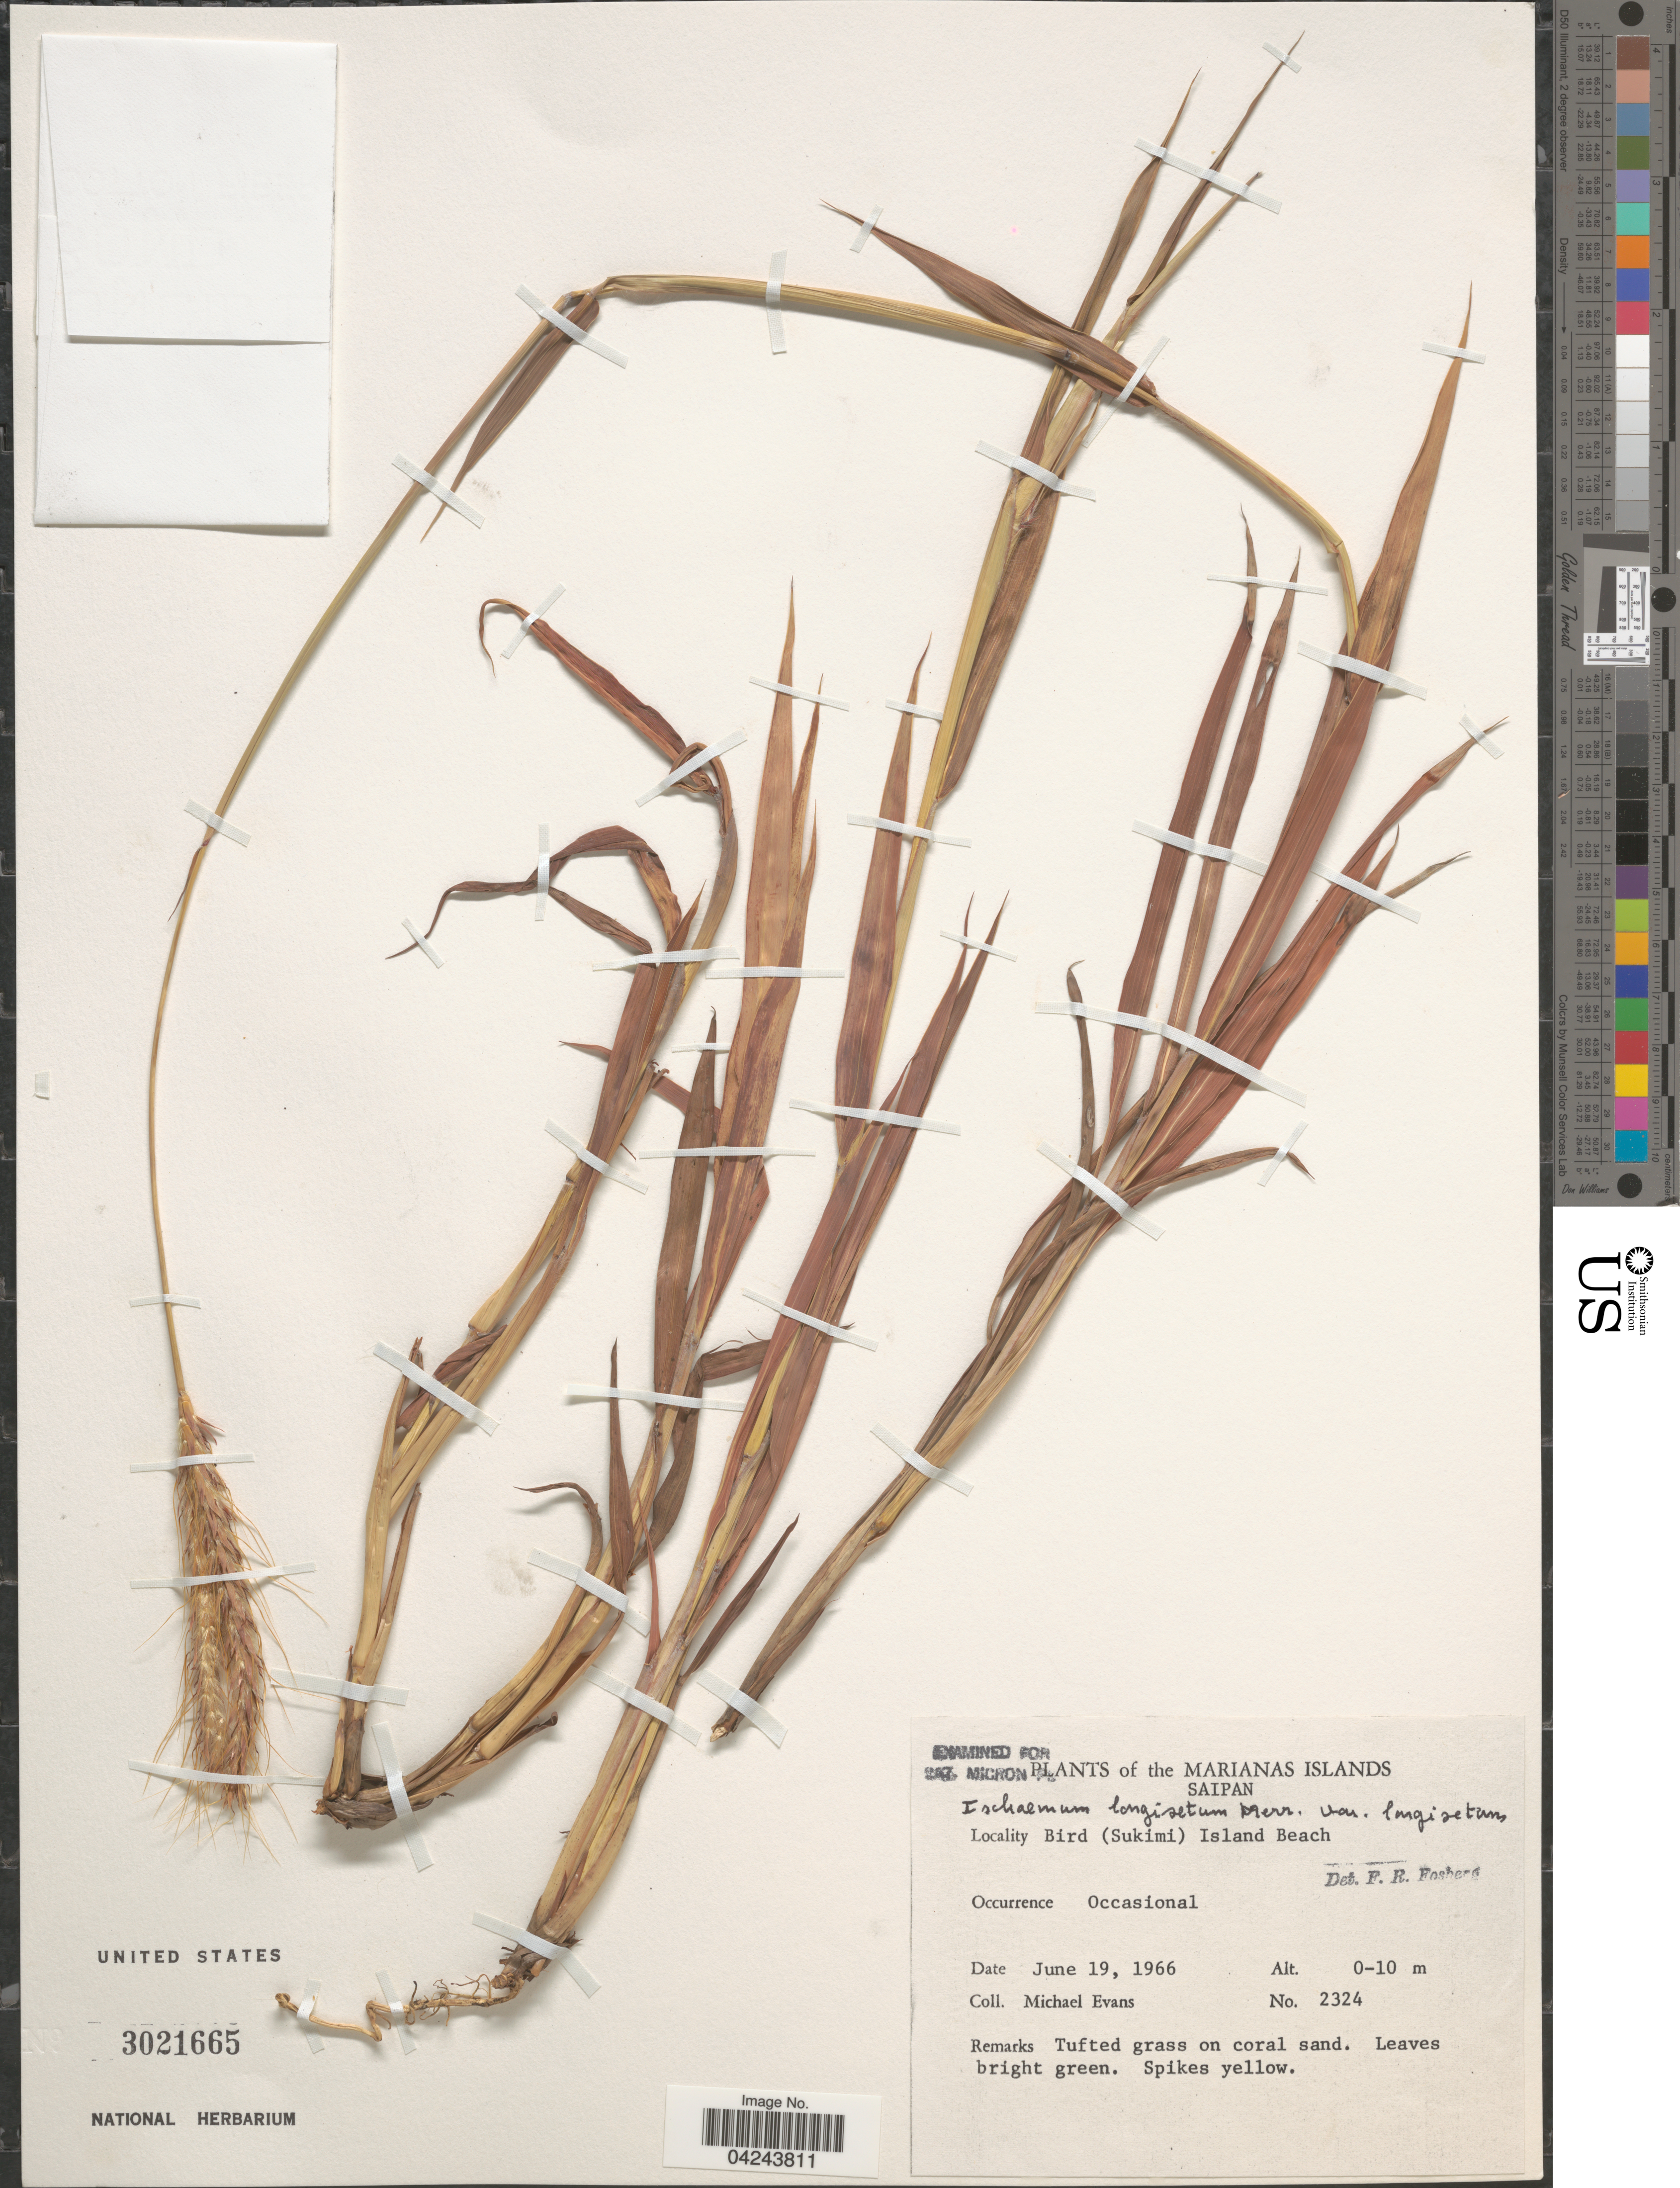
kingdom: Plantae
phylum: Tracheophyta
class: Liliopsida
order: Poales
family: Poaceae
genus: Ischaemum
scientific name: Ischaemum longisetum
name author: Merr.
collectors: M. Evans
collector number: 2324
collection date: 1966-06-19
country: Northern Mariana Islands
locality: The Marianas Islands. Saipan. Bird (Sukimi) Island Beach.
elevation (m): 0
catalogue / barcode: US 3021665